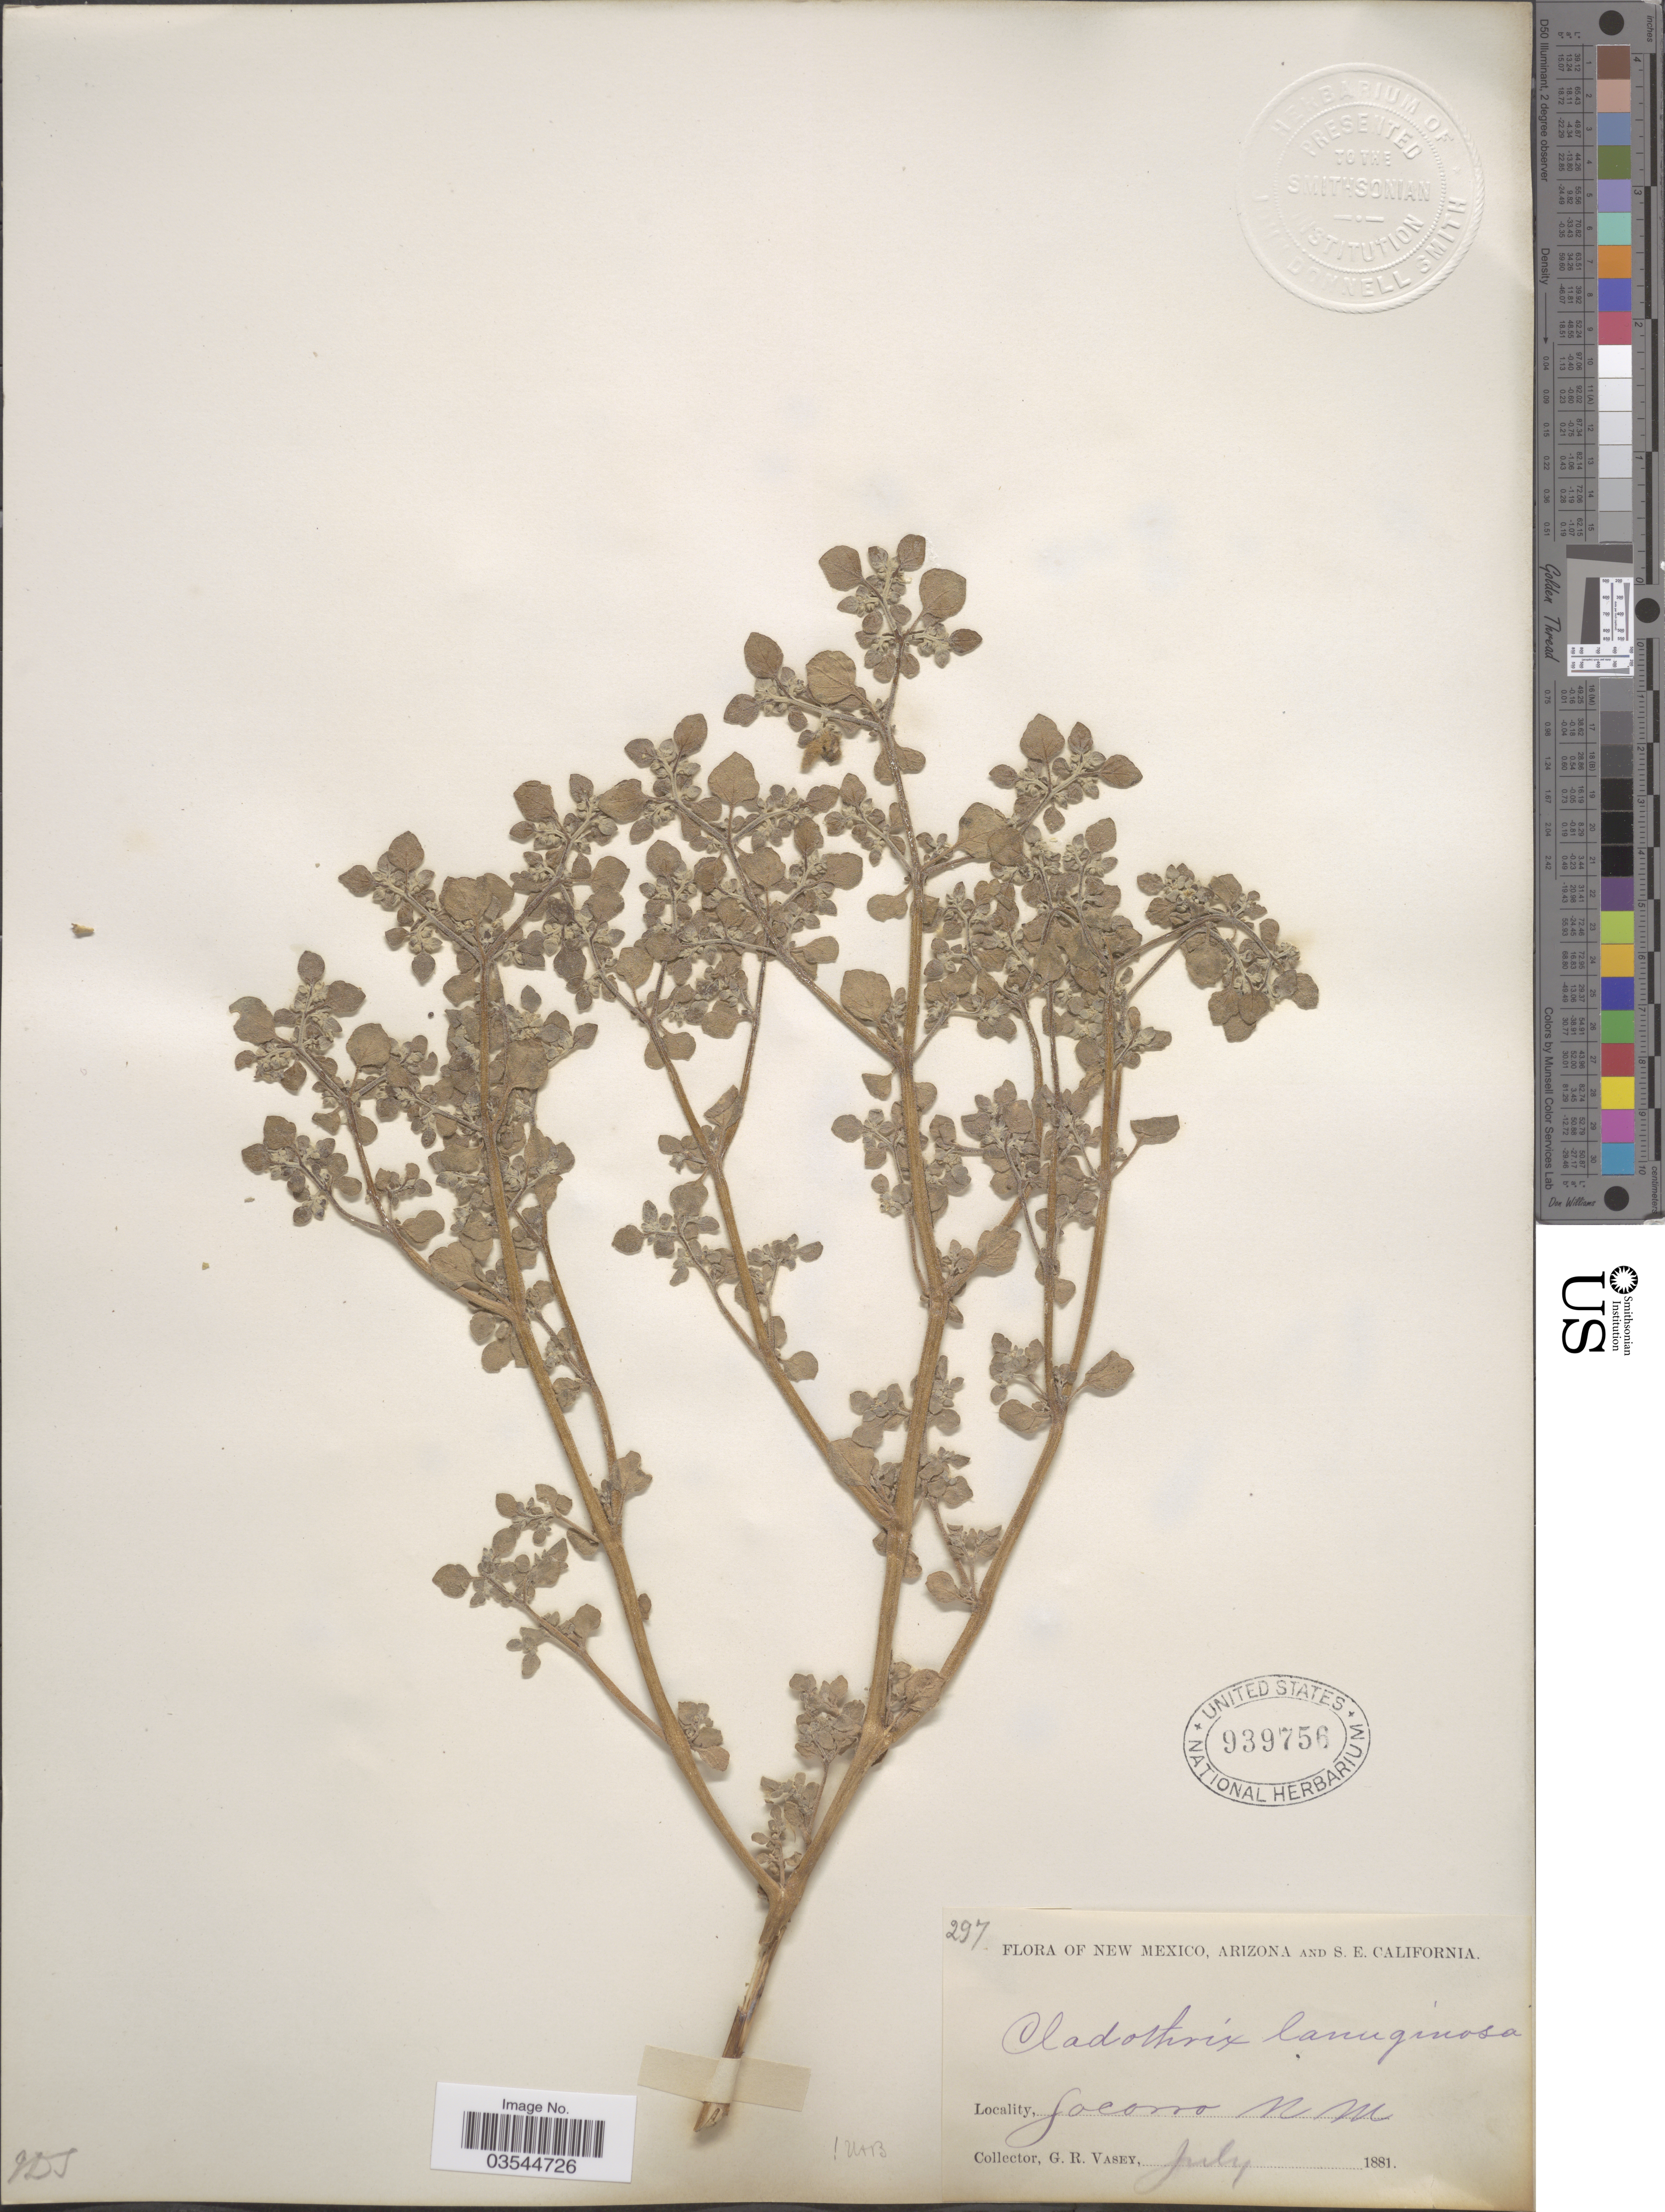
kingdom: Plantae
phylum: Tracheophyta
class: Magnoliopsida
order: Caryophyllales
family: Amaranthaceae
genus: Tidestromia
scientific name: Tidestromia lanuginosa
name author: (Nutt.) Standl.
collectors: G. R. Vasey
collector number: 297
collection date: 1881-07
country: United States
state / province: New Mexico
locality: Socorro.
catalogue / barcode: US 939756